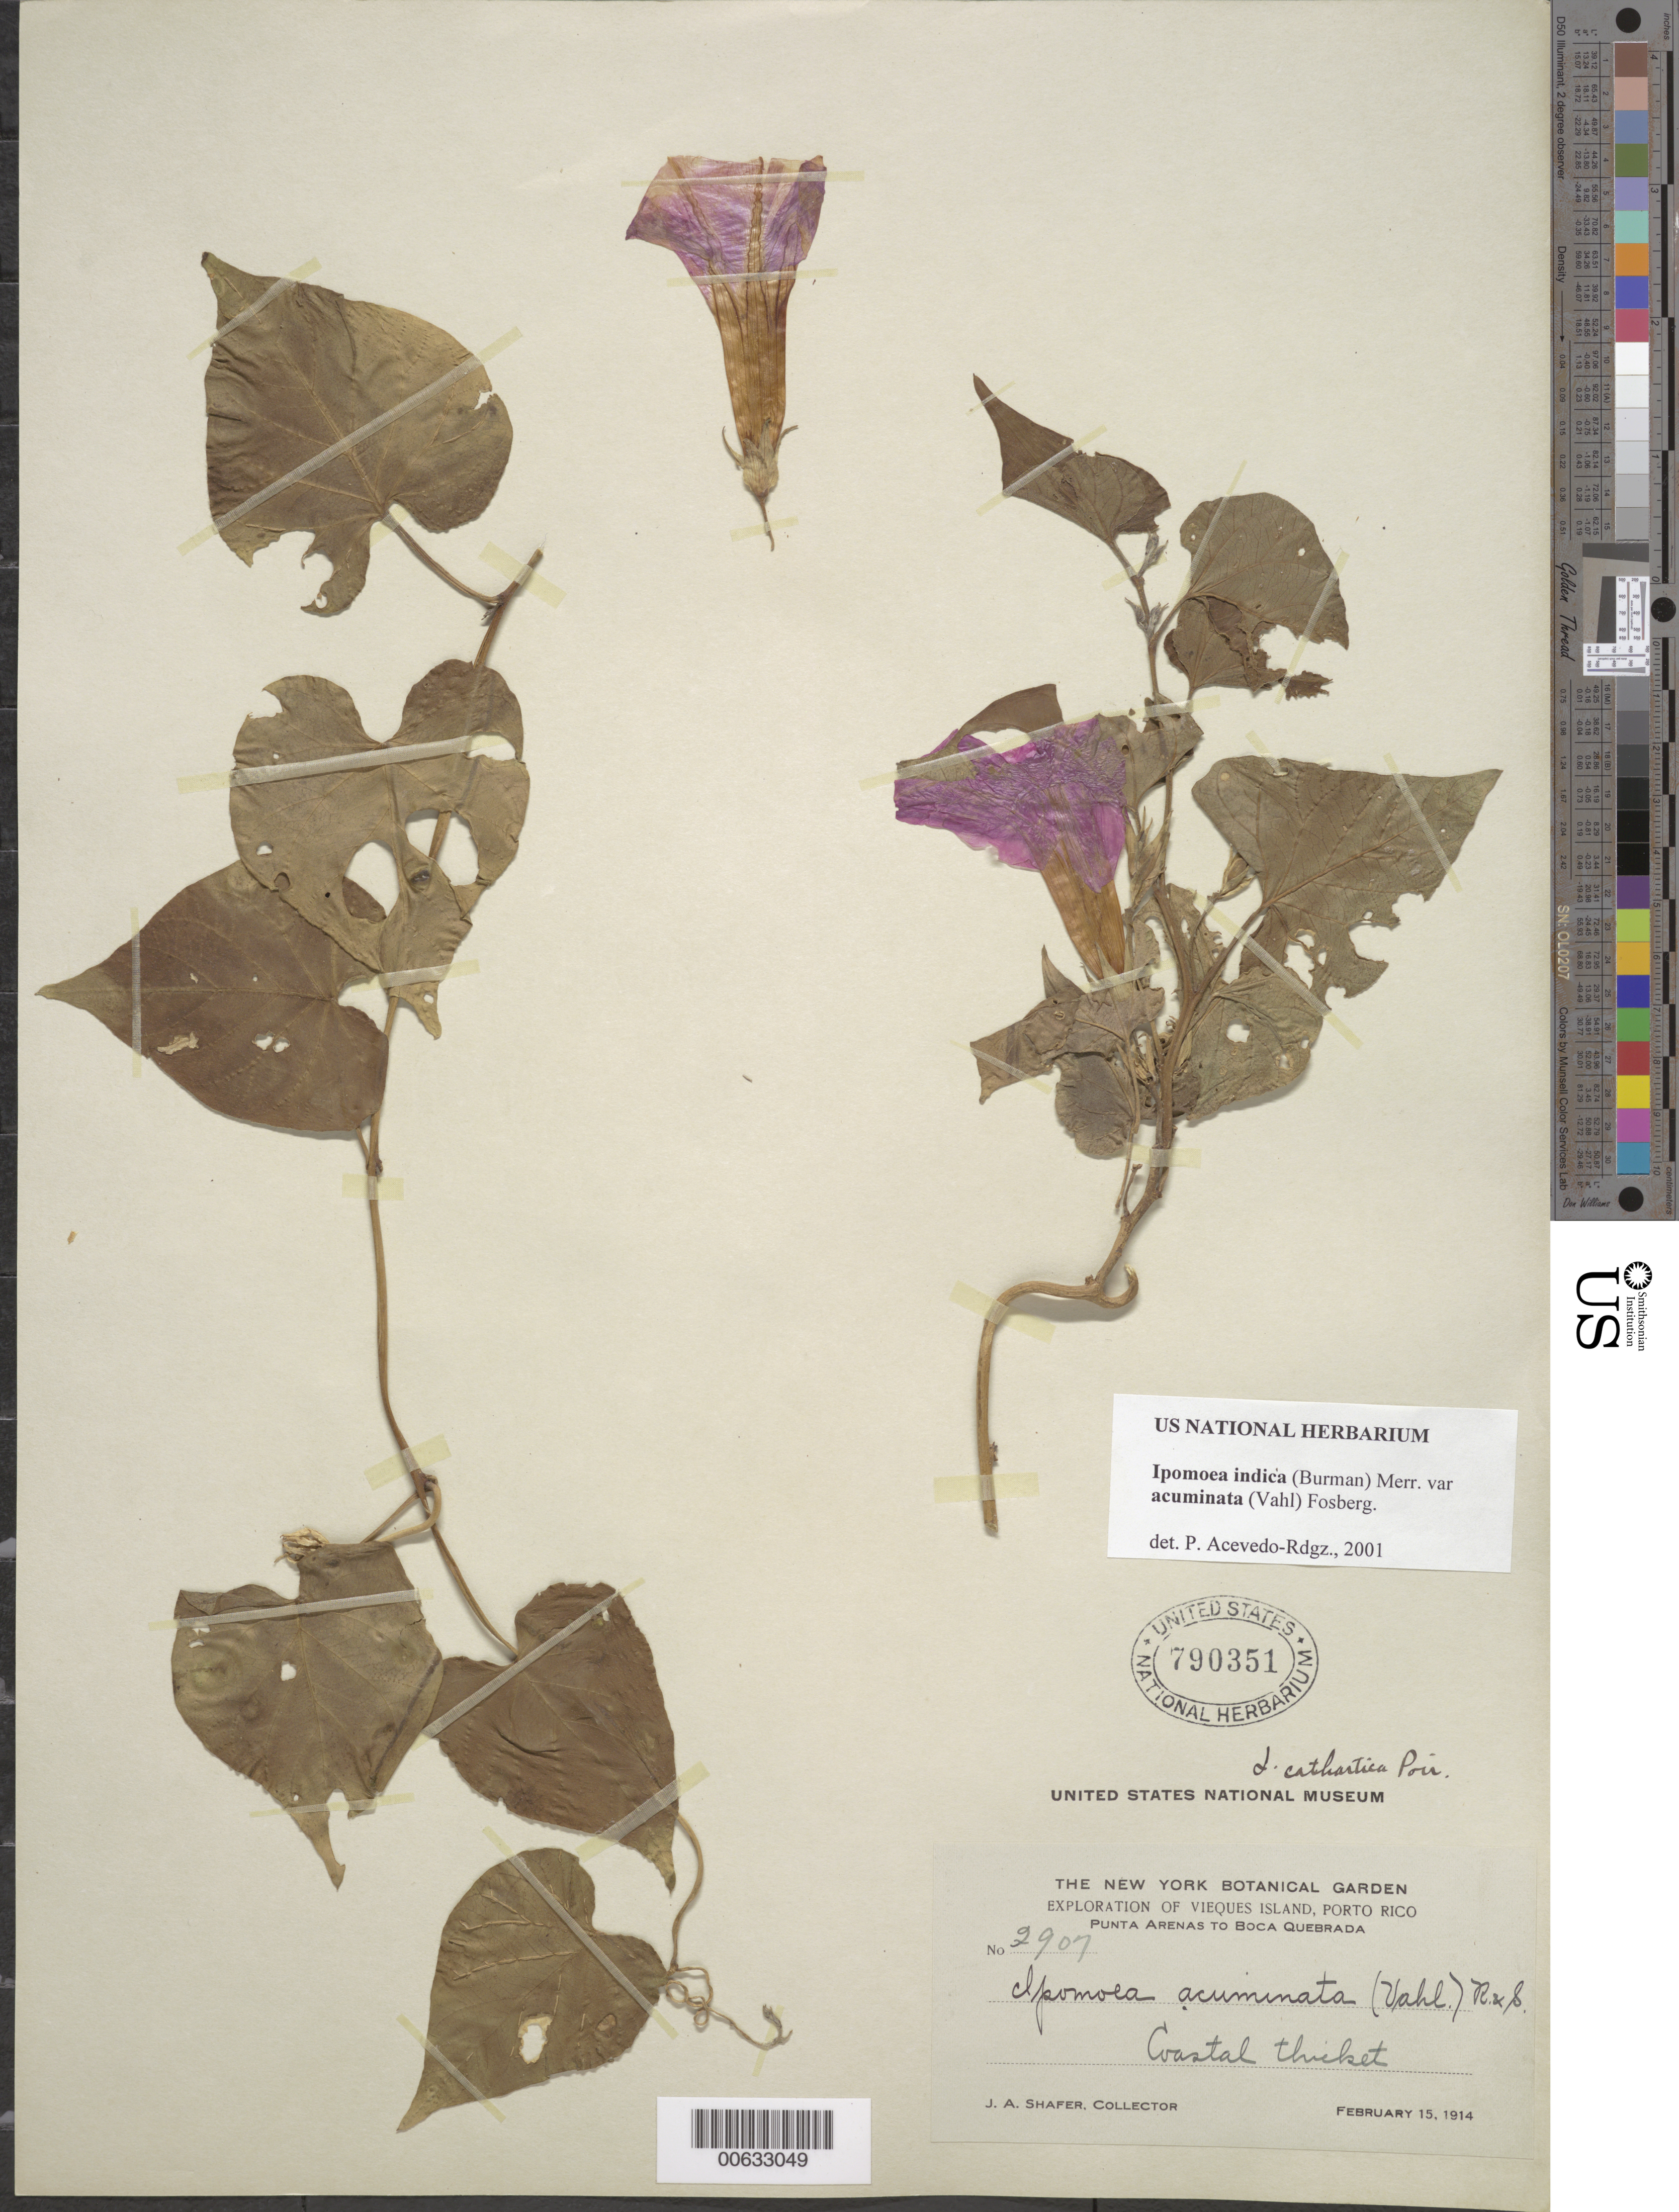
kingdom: Plantae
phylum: Tracheophyta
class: Magnoliopsida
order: Solanales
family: Convolvulaceae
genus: Ipomoea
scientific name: Ipomoea indica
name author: (Burm.) Merr.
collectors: J. A. Shafer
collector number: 2907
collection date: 1914-02-15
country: Puerto Rico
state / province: Vieques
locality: Vieques Island, Porto Rico, Punta Arenas to Boca Quebrada, Coastal thicket.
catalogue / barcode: US 790351